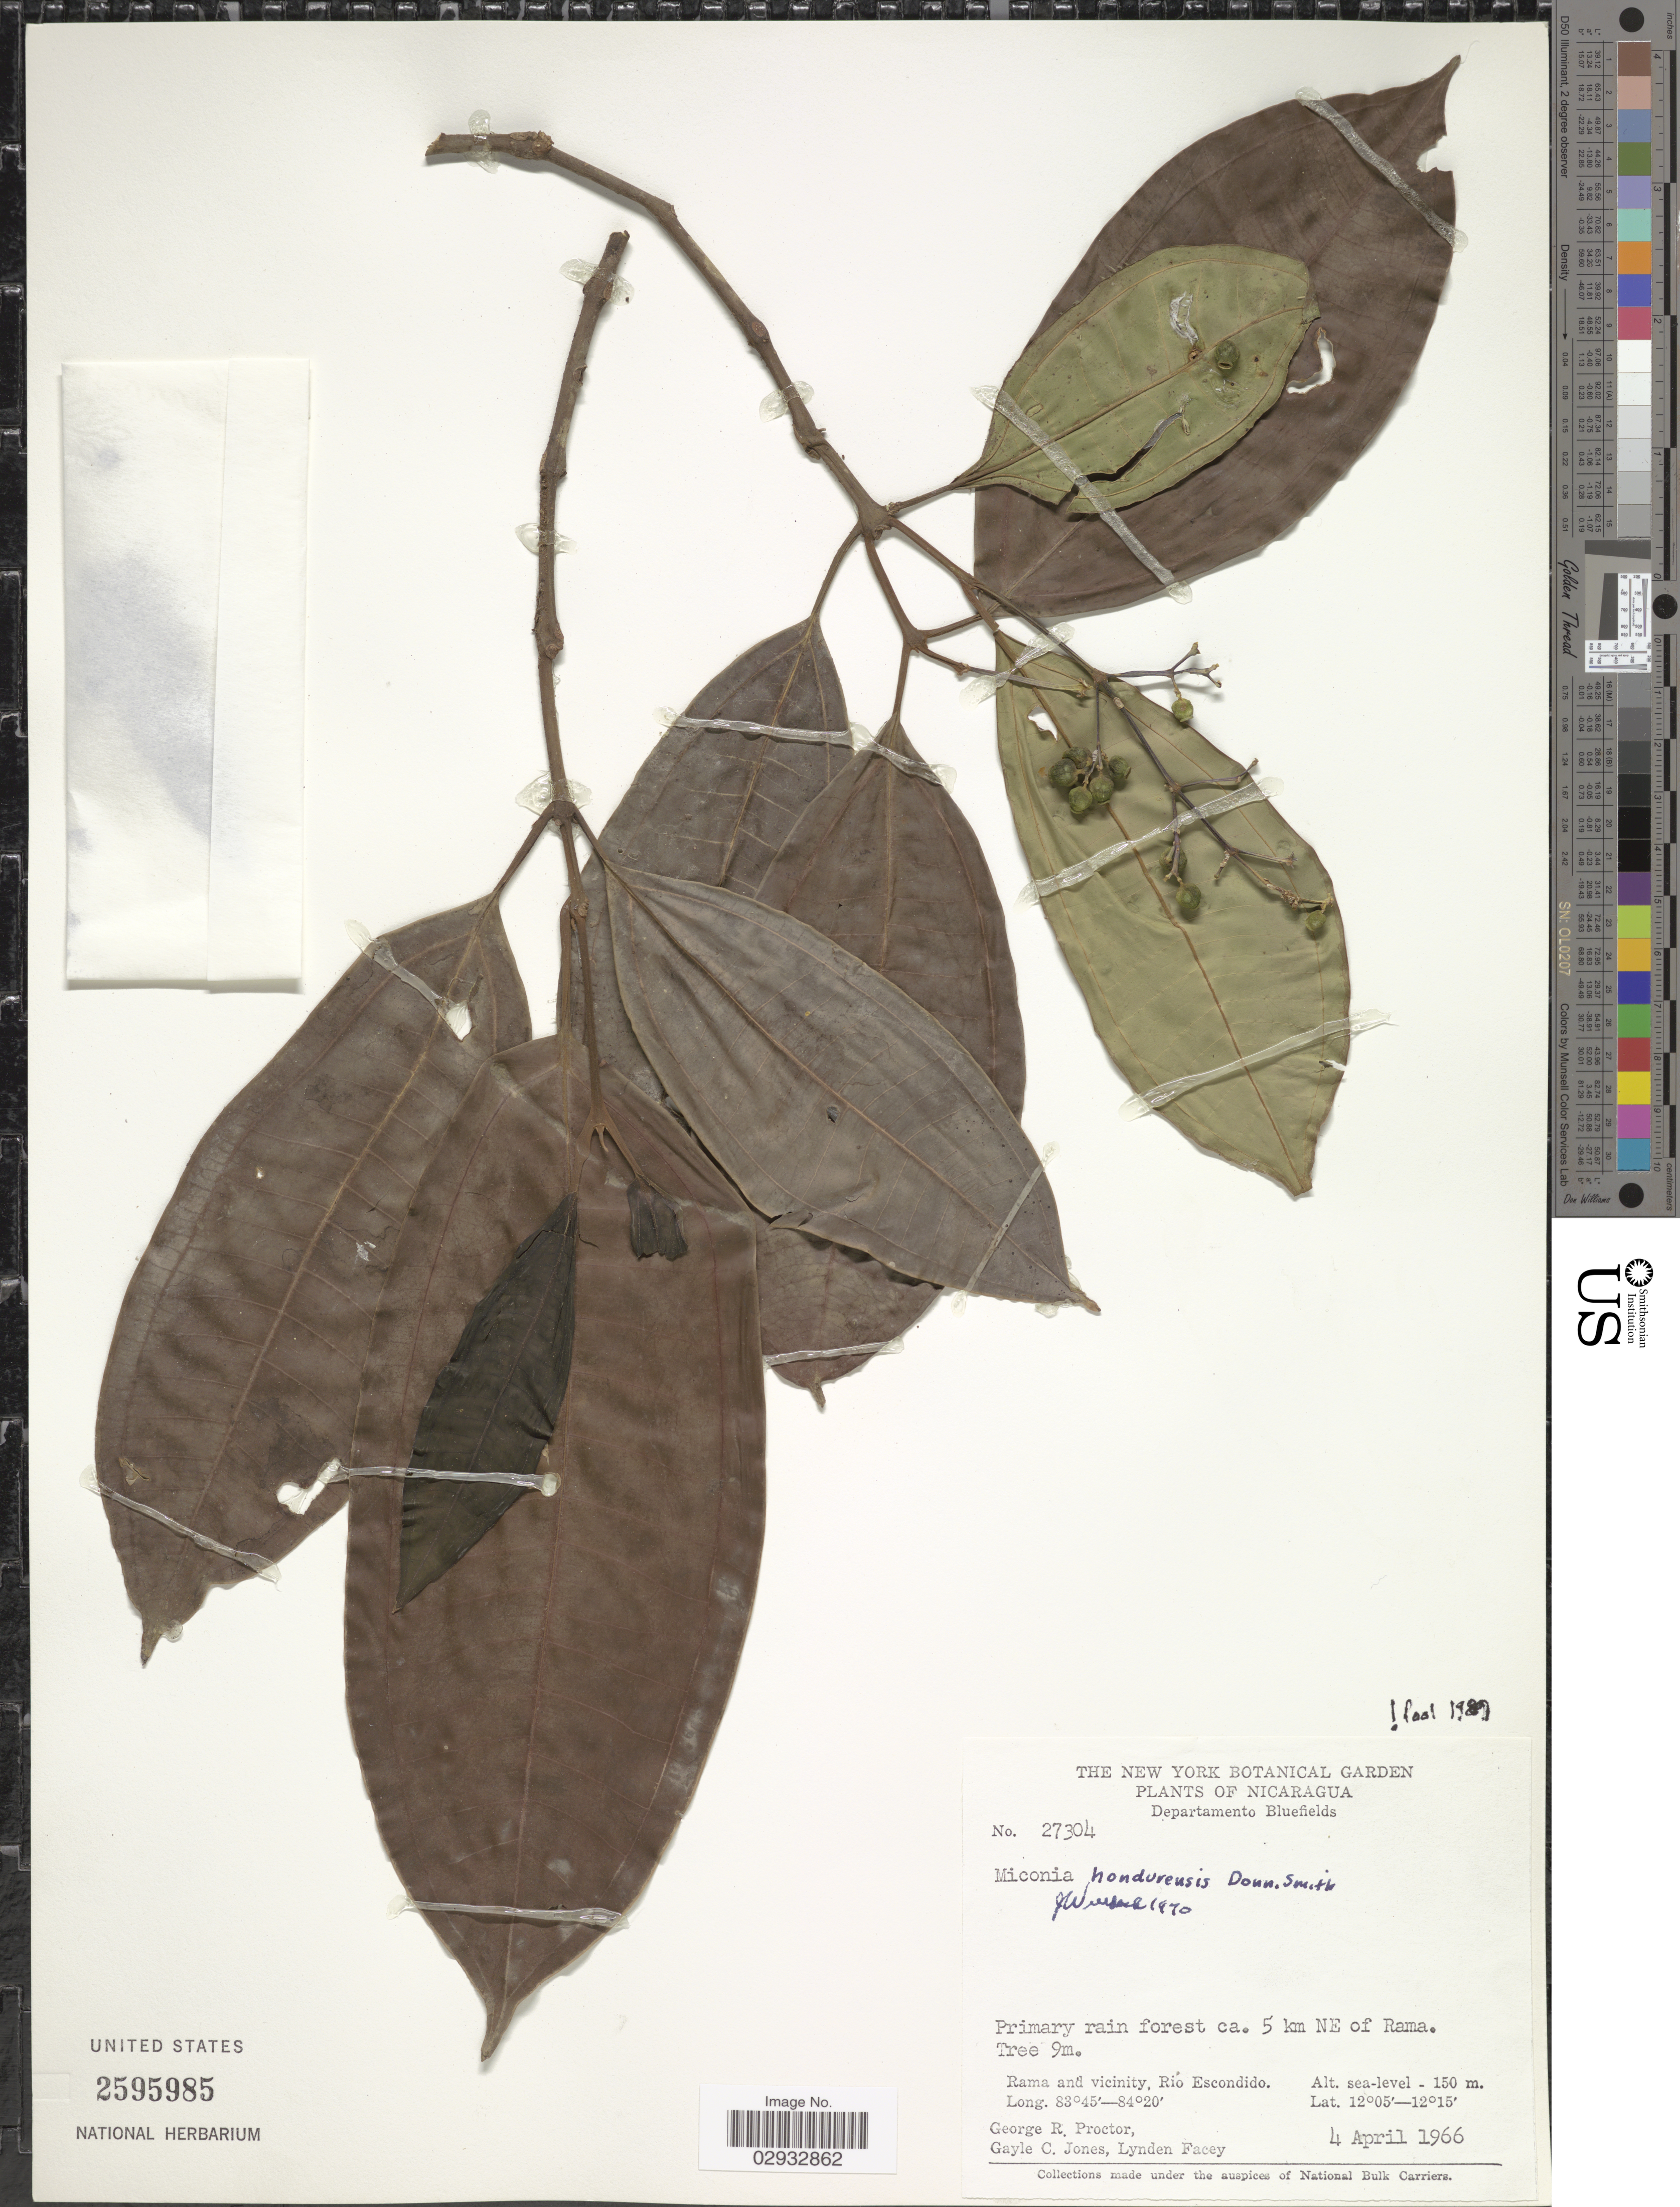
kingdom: Plantae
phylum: Tracheophyta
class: Magnoliopsida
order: Myrtales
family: Melastomataceae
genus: Miconia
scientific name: Miconia hondurensis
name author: Donn. Sm.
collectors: G. Proctor, G. C. Jones & L. Facey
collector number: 27304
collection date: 1966-04-04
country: Nicaragua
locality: Departamento Bluefields. Ca. 5 km NE of Rama. Rama and vicinity, Río Escondido.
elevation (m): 0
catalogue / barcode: US 2595985